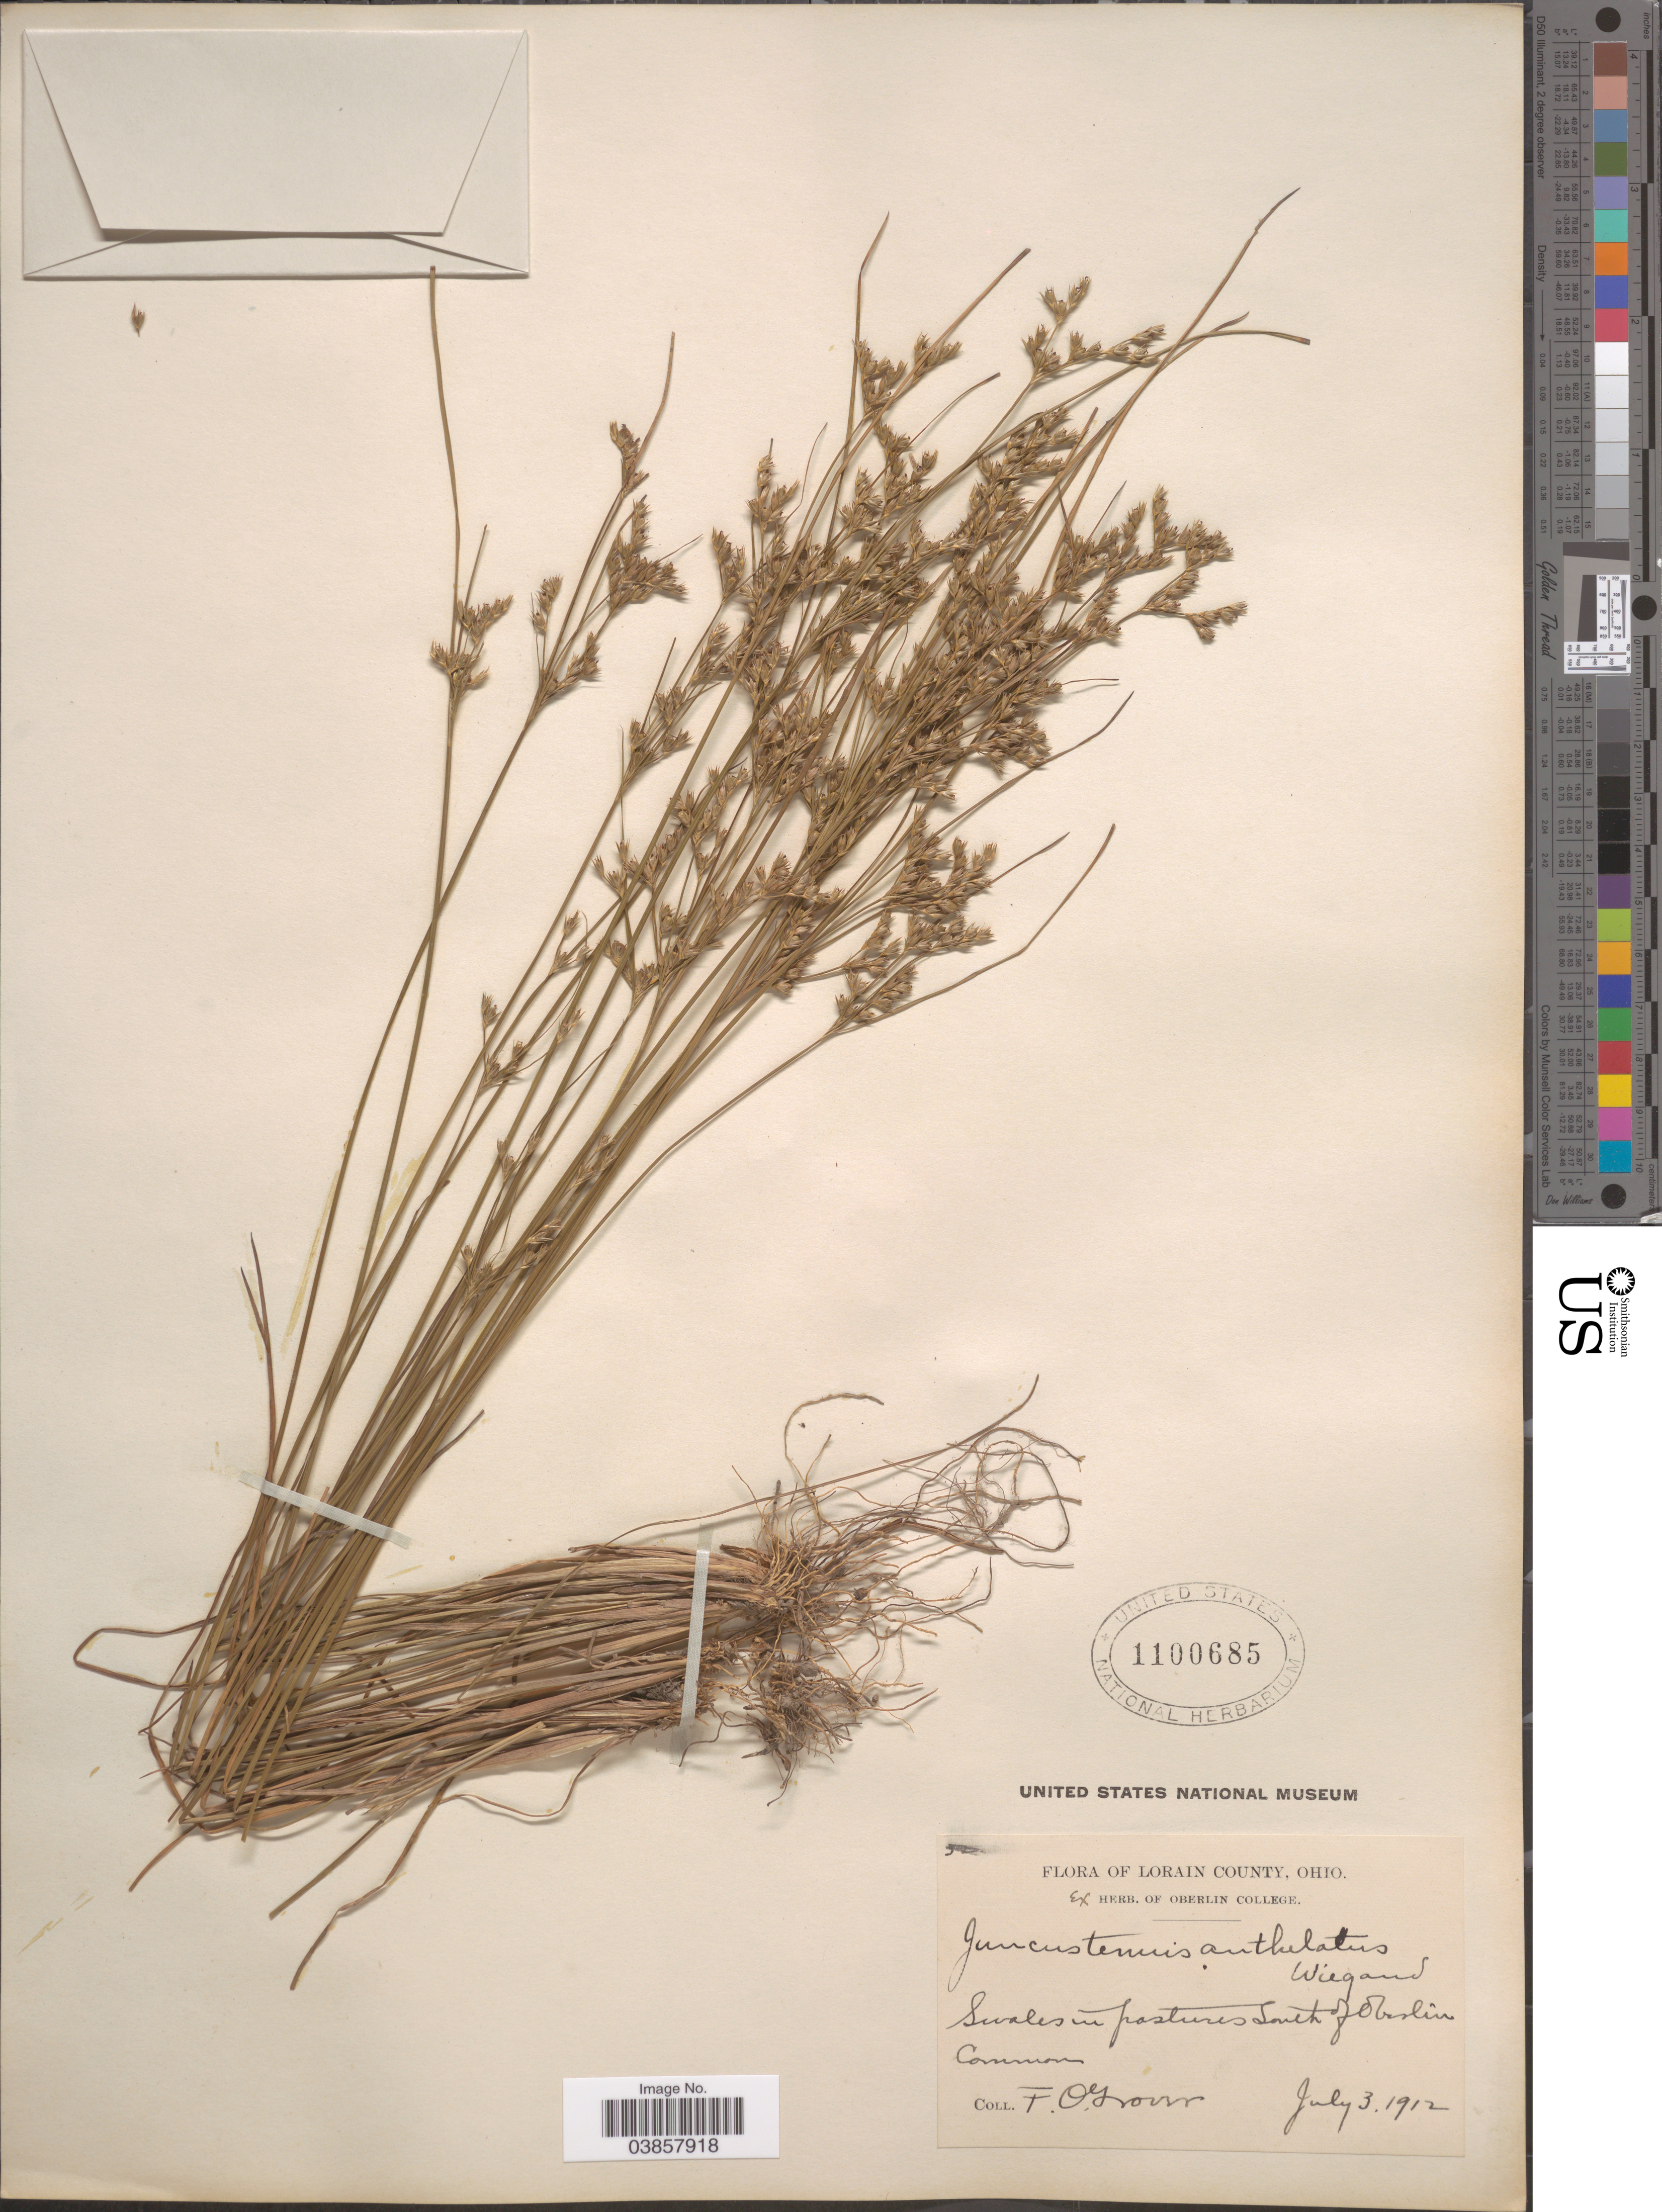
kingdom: Plantae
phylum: Tracheophyta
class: Liliopsida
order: Poales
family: Juncaceae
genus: Juncus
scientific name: Juncus tenuis f. anthelatus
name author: (Wiegand) F.J. Herm.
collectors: F. Grover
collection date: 1912-07-03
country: United States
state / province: Ohio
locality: Lorain County. Swales in pastures south of Oberlin.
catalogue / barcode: US 1100685